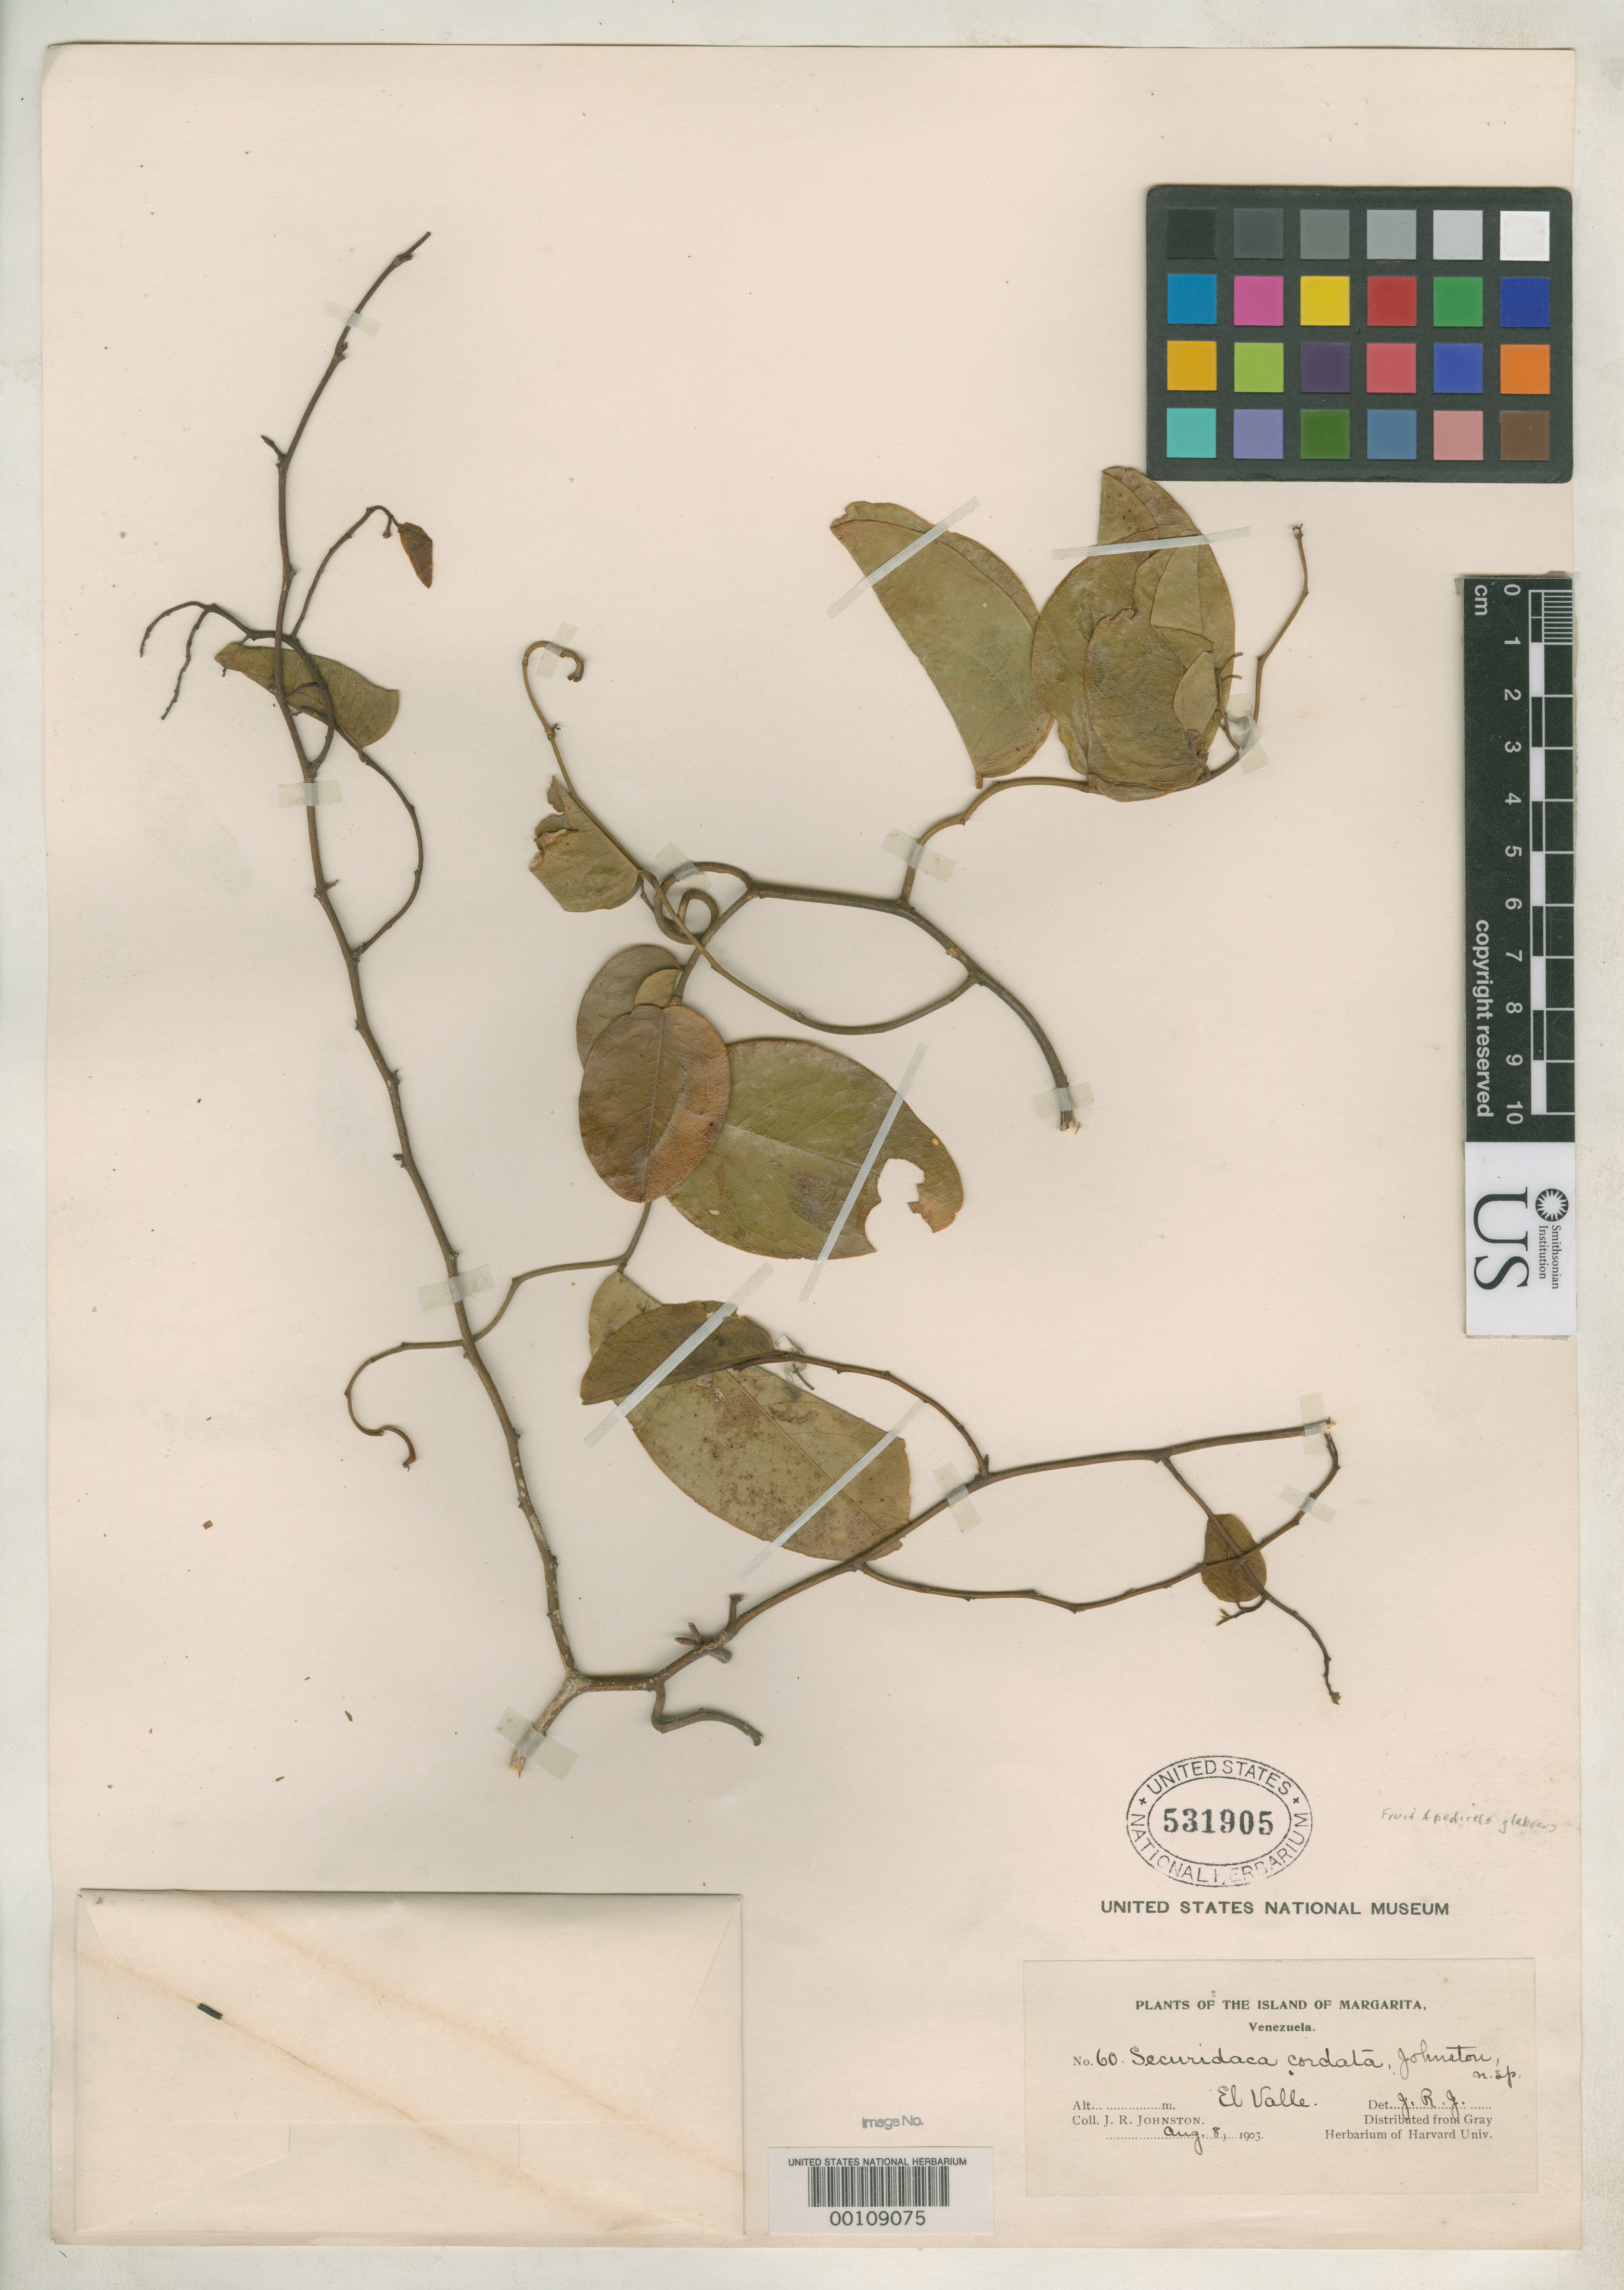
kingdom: Plantae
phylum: Tracheophyta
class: Magnoliopsida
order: Fabales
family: Polygalaceae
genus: Securidaca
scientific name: Securidaca cordata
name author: J.R. Johnst.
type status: Isotype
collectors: J. Johnston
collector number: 60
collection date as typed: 08 Aug 1903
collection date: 1903-08-08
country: Venezuela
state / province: Nueva Esparta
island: Margarita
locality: El Valle.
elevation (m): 250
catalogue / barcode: US 531905